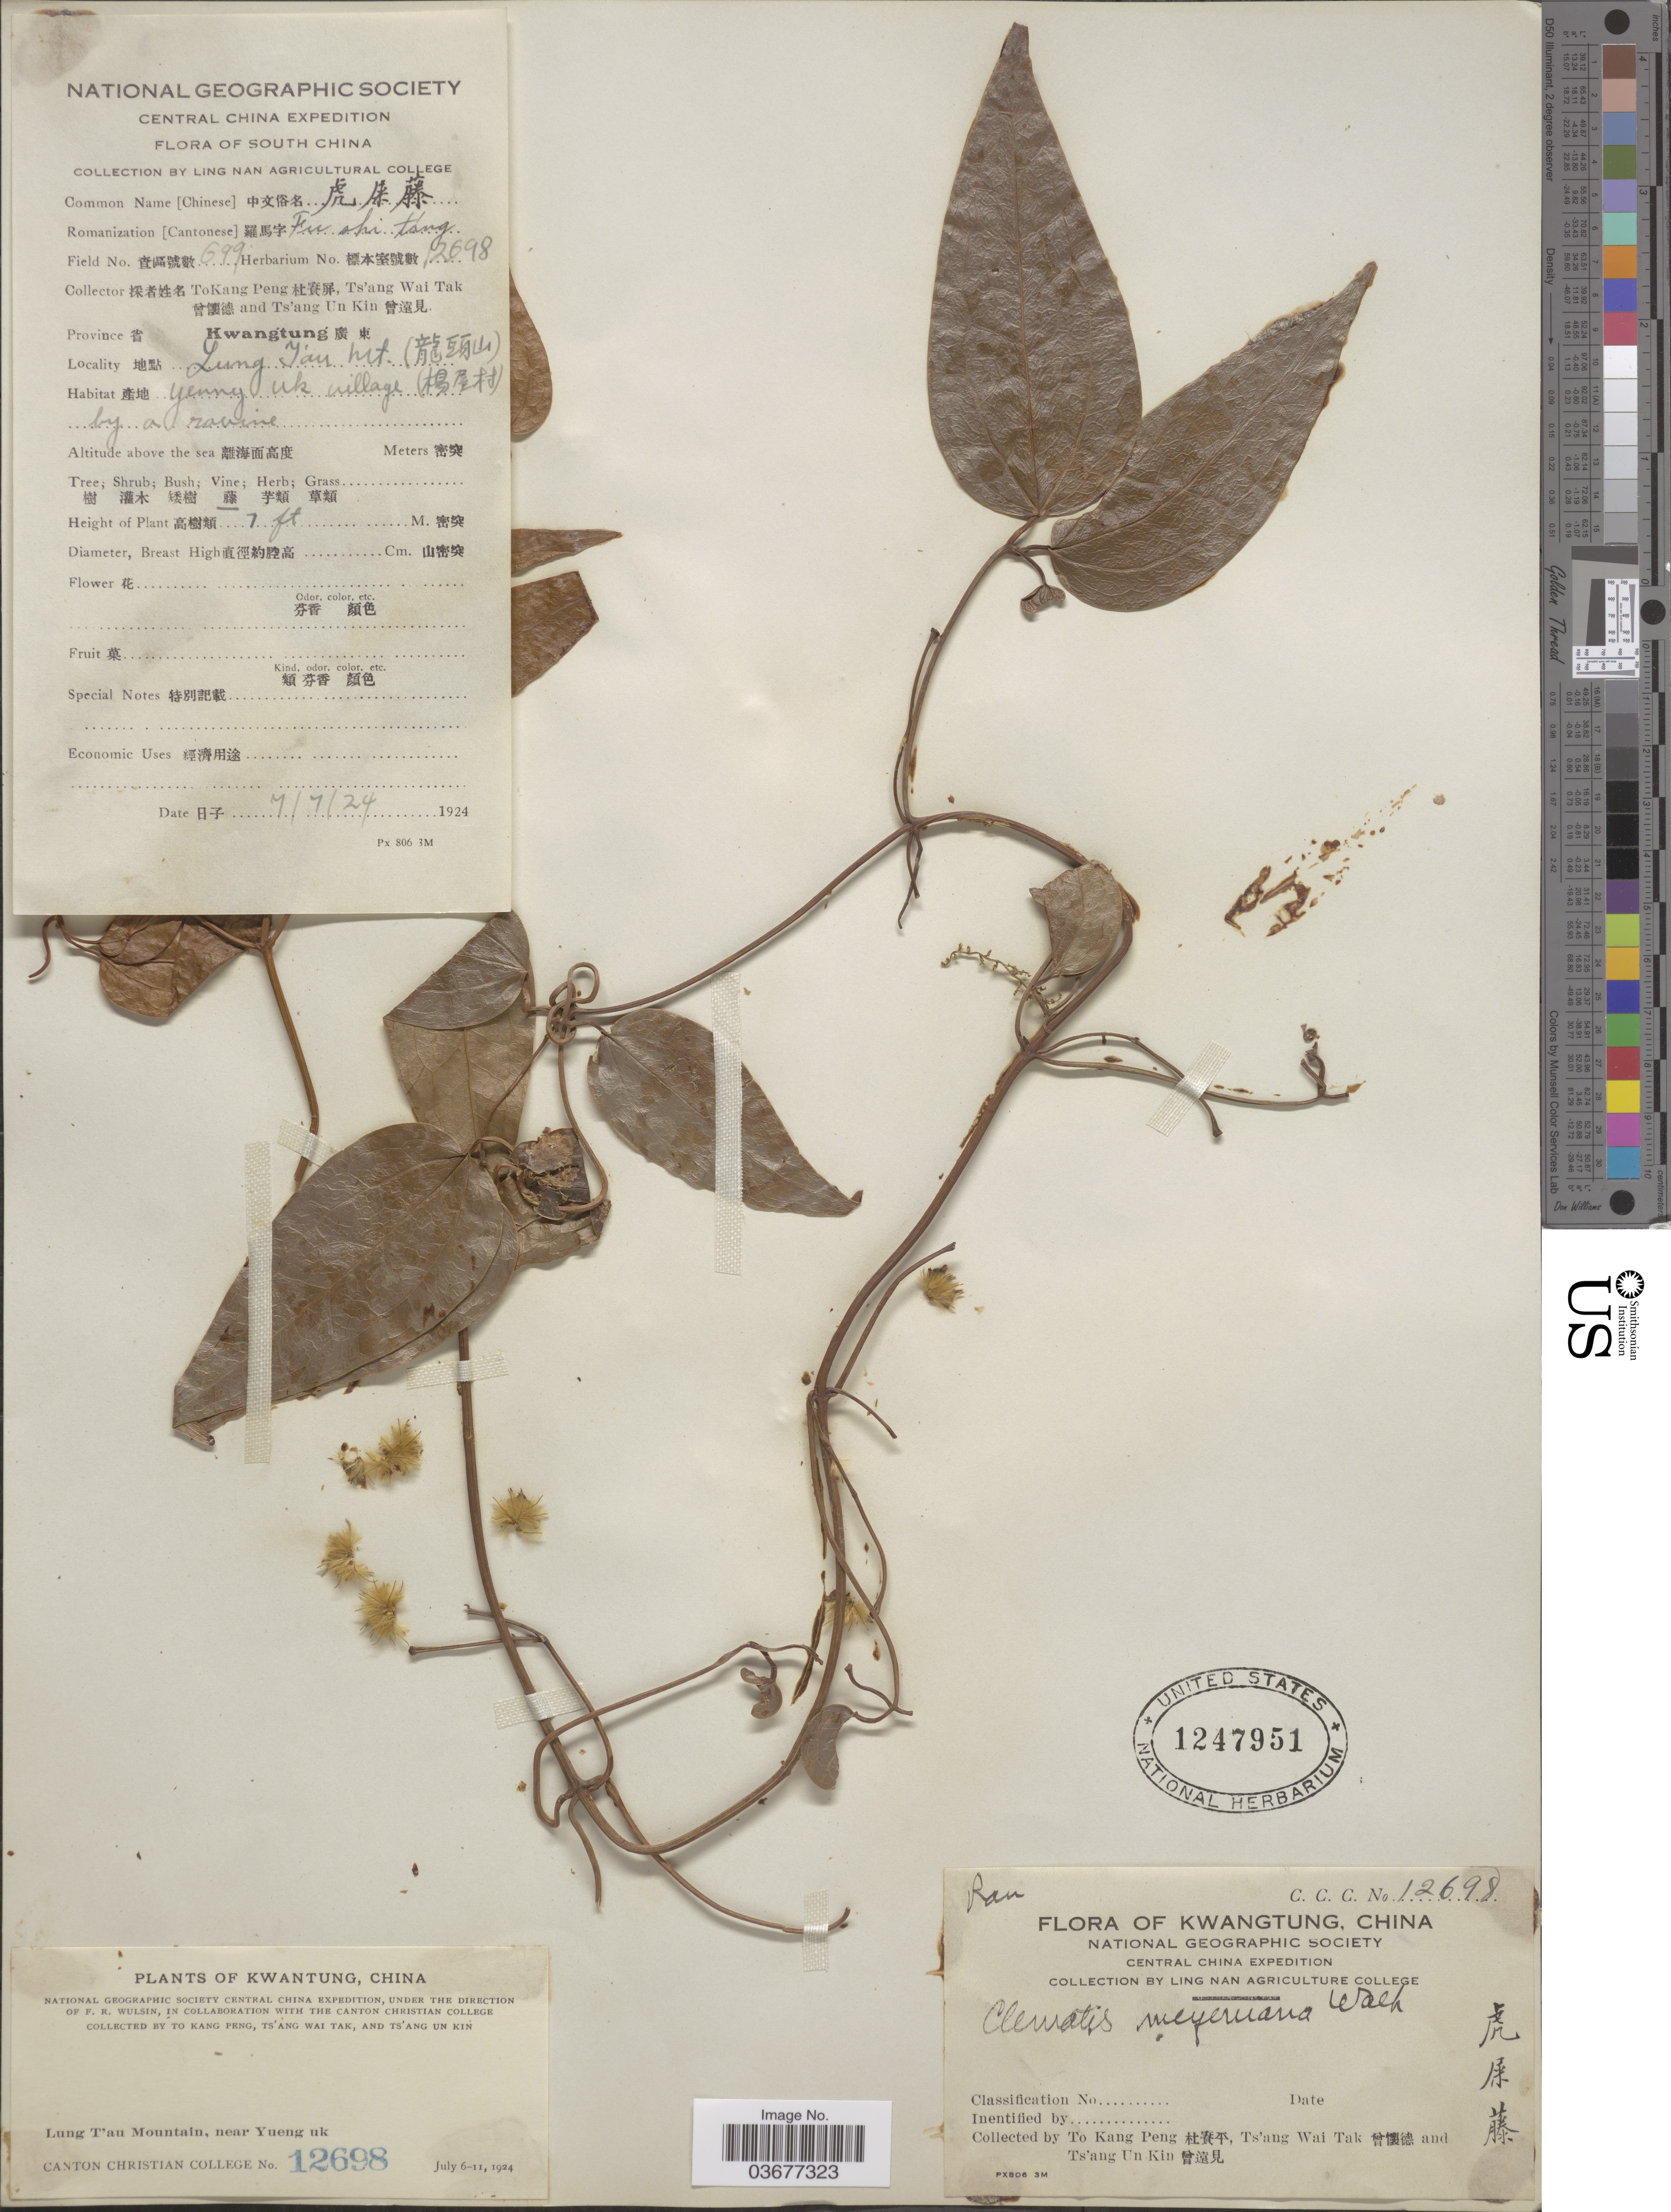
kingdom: Plantae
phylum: Tracheophyta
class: Magnoliopsida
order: Ranunculales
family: Ranunculaceae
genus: Clematis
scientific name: Clematis meyeniana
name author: Walp.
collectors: K. Peng, W. T. Tsang & Ts' Ang Un Kin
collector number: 12698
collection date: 1924-07-07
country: China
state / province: Guangdong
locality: South China. Kwangtung. Lung T'au Mountain (X), near Yueng uk village (X).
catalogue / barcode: US 1247951